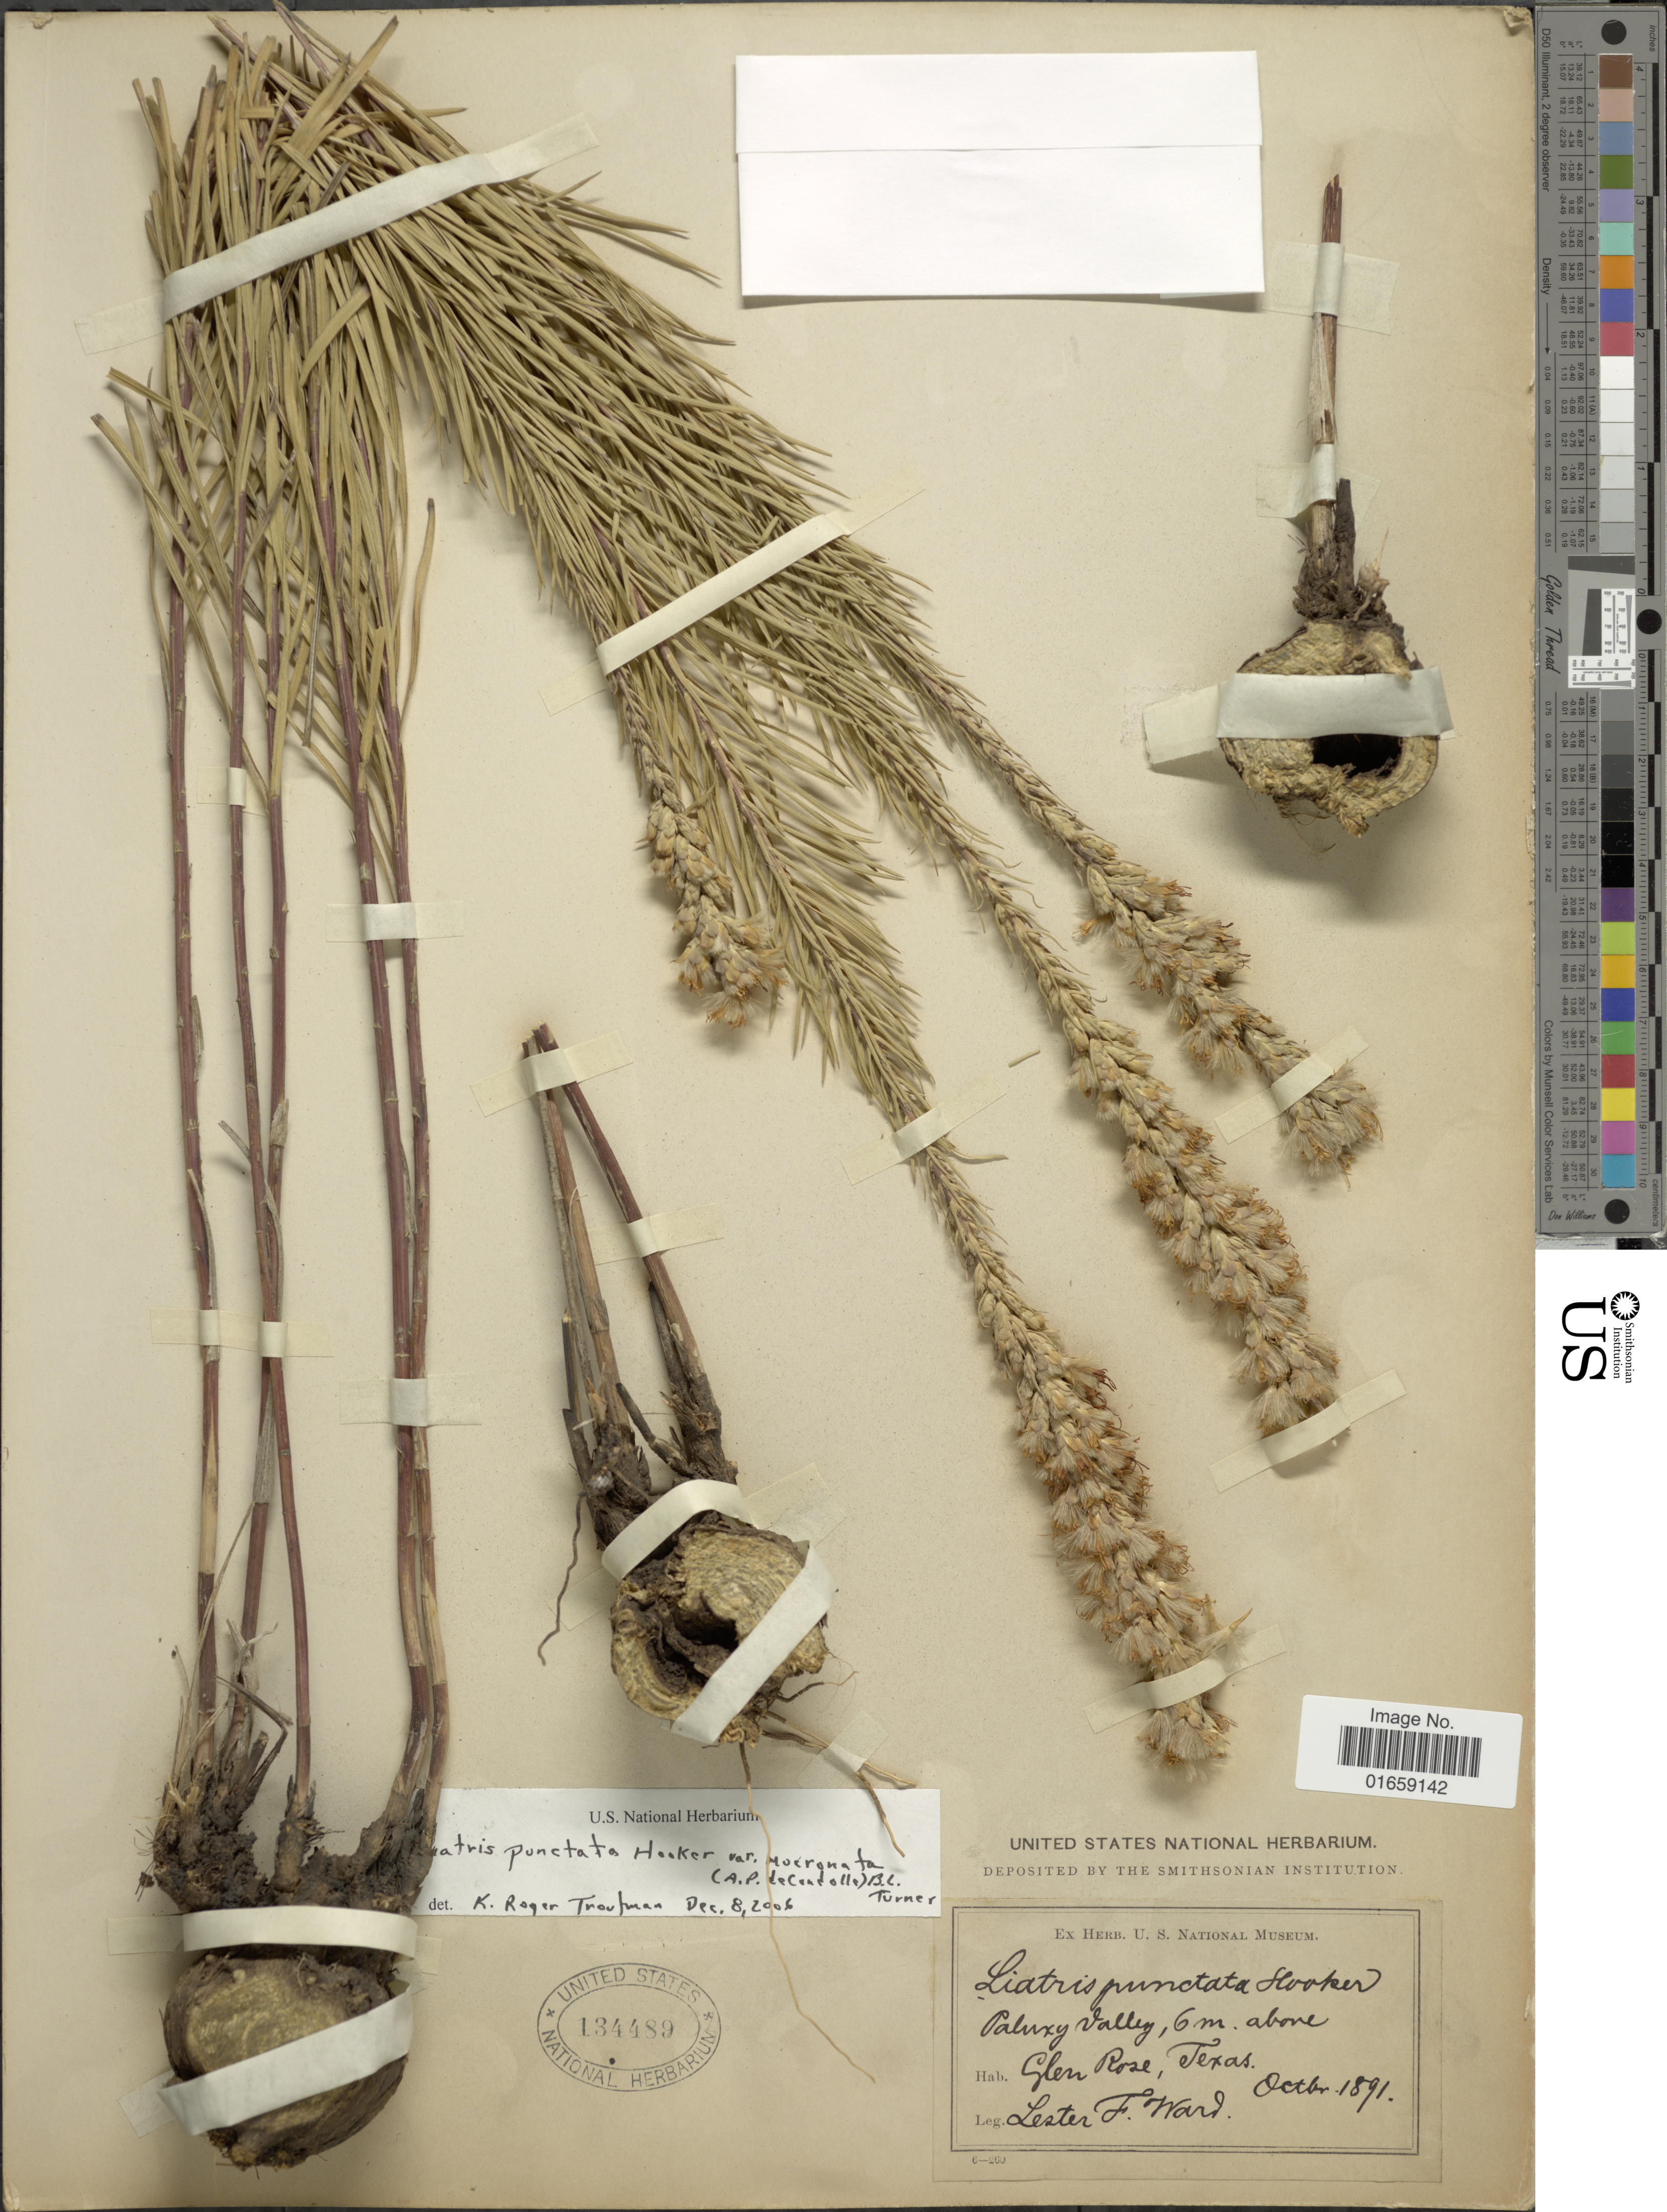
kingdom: Plantae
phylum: Tracheophyta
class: Magnoliopsida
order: Asterales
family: Asteraceae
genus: Liatris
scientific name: Liatris punctata var. mucronata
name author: (DC.) B.L. Turner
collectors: L. F. Ward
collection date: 1891-10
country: United States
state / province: Texas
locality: Paluxy Valley, 6m. above Glen Rose, Texas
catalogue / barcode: US 134489